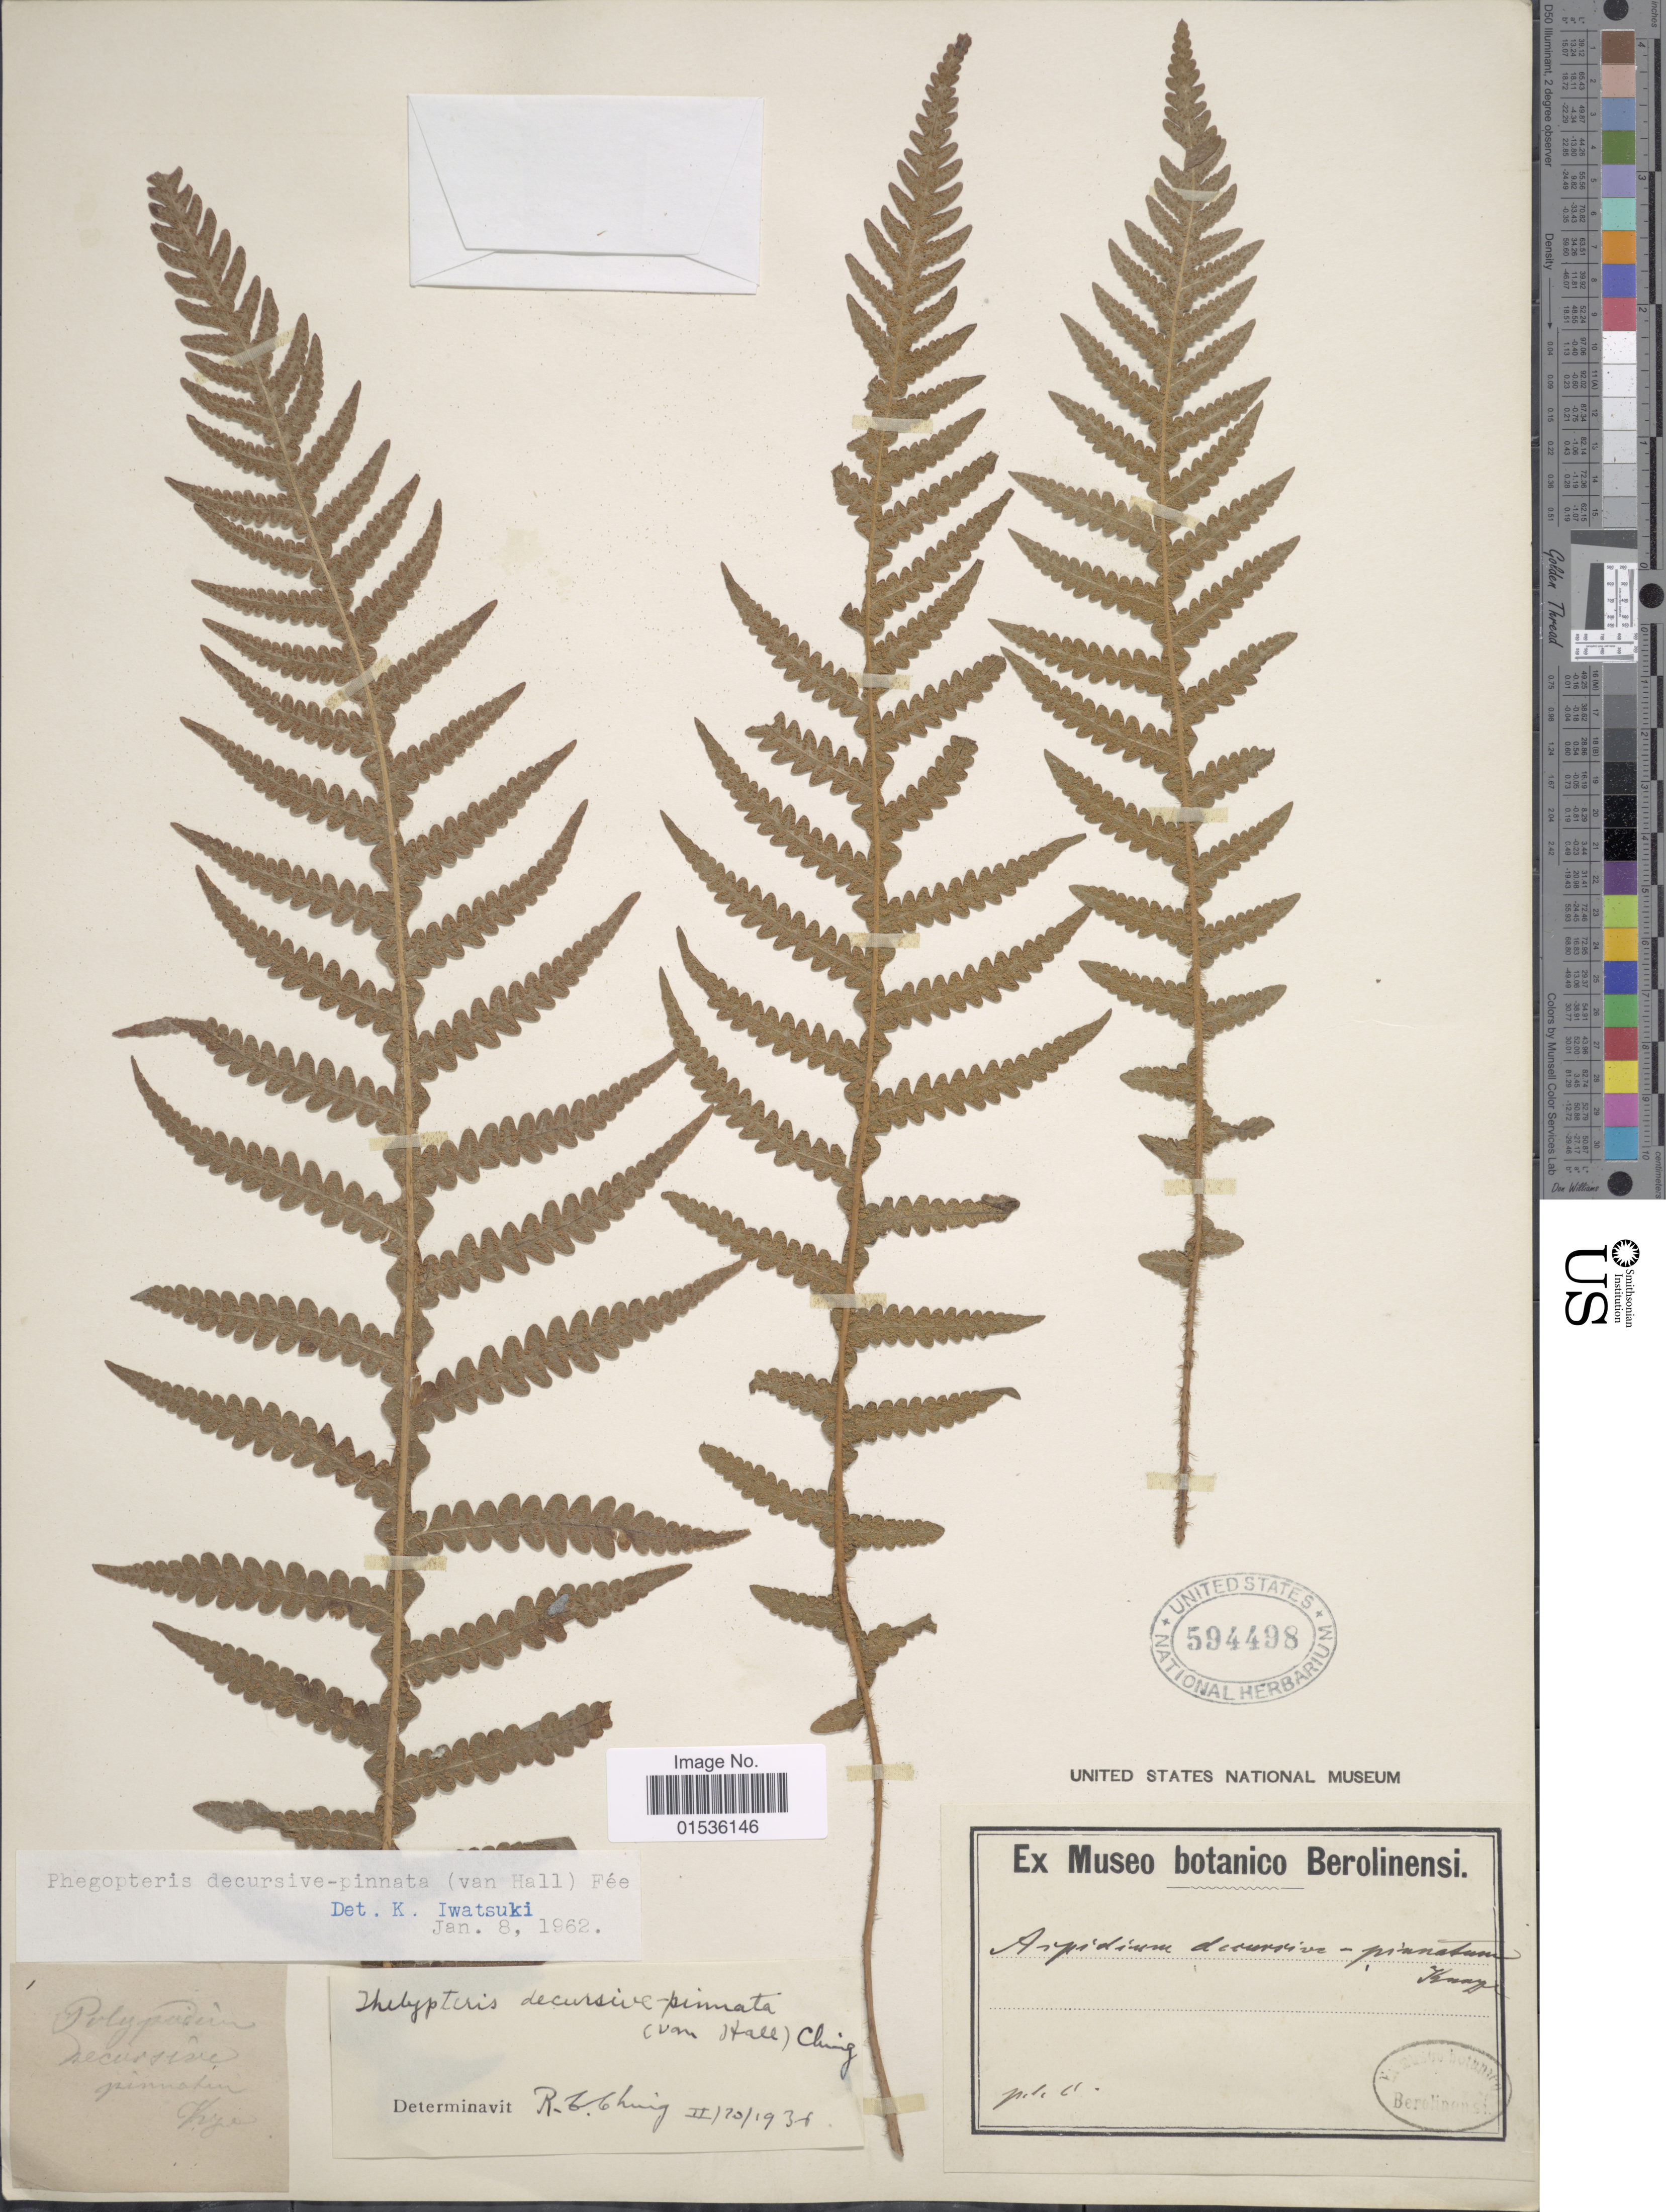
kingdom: Plantae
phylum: Tracheophyta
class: Polypodiopsida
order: Polypodiales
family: Thelypteridaceae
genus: Phegopteris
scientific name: Phegopteris decursivepinnata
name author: (H.C. Hall) Fée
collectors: ex Museo Botanico Berolinensi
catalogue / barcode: US 594498